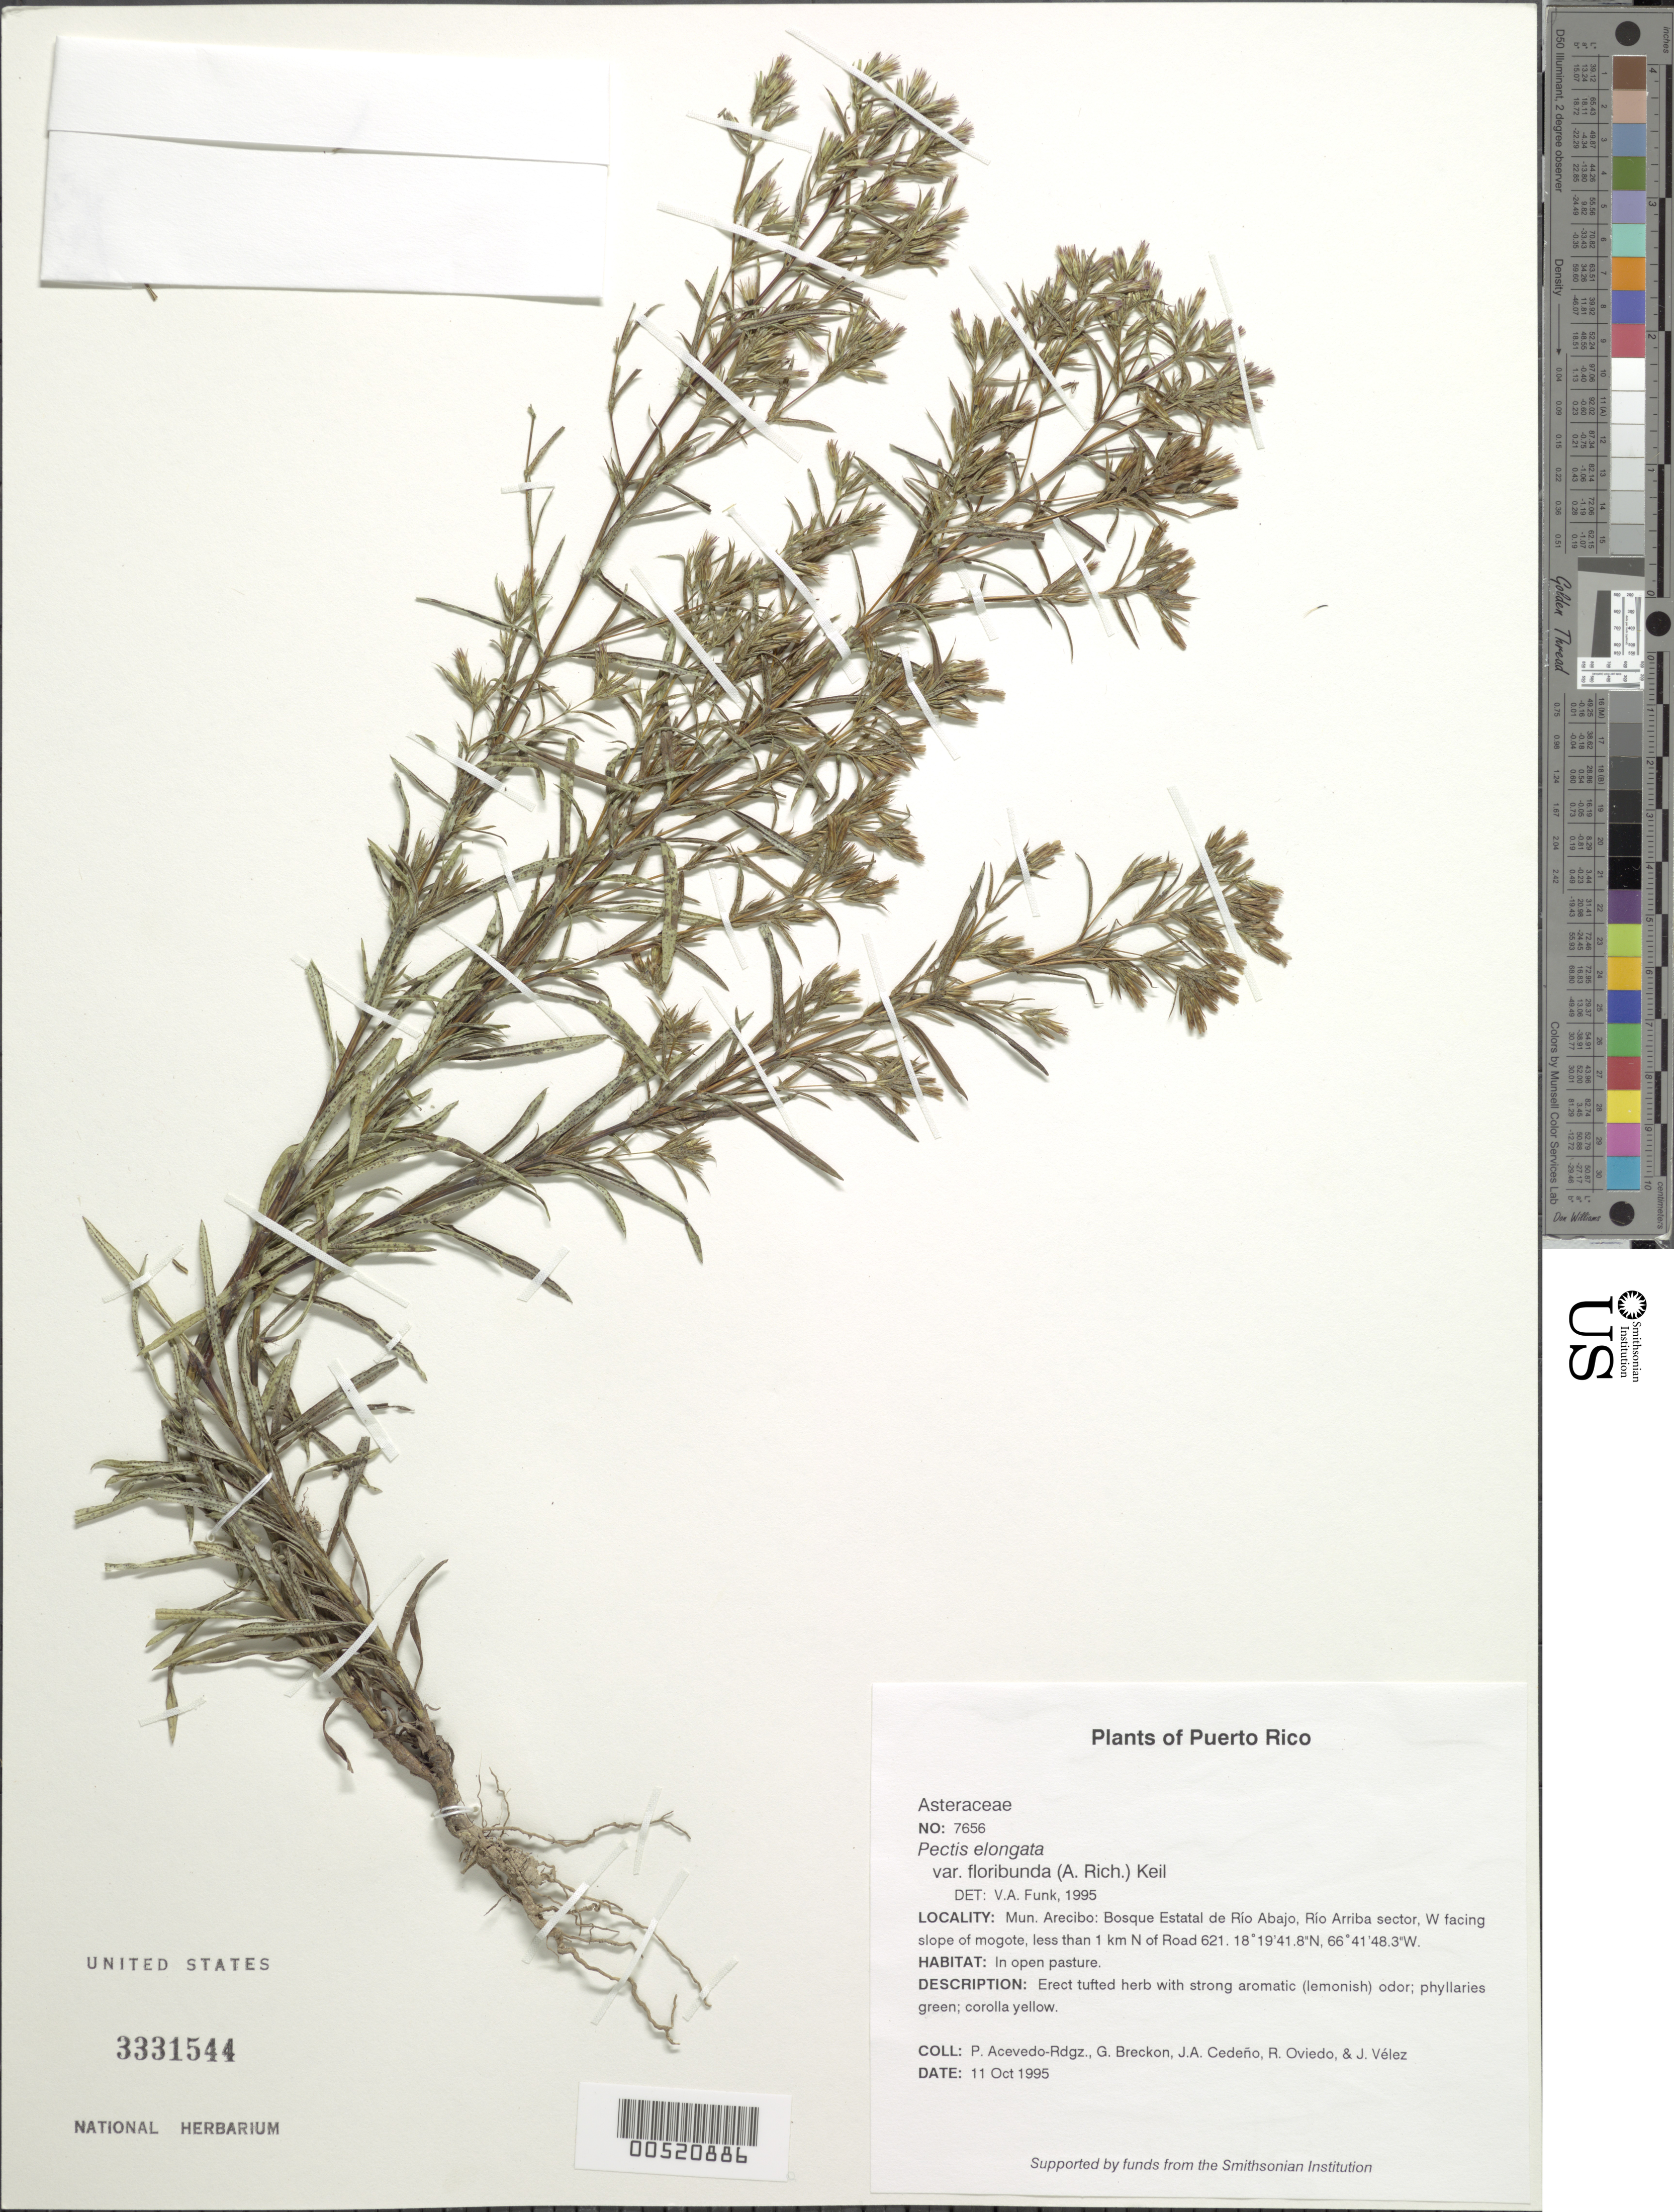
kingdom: Plantae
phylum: Tracheophyta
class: Magnoliopsida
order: Asterales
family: Asteraceae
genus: Pectis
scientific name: Pectis elongata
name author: Kunth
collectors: P. Acevedo-Rodr., G. J. Breckon, J. A. Cedeño M., R. Oviedo & J. Vélez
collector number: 7656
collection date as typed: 11 Oct 1995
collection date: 1995-10-11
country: Puerto Rico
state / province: Arecibo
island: Puerto Rico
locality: Arecibo; Bosque de Río Abajo, Río Arriba sector, W facing slope of mogote, less than 1 km N of Road 621.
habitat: In open pasture.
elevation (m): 300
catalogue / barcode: US 3331544